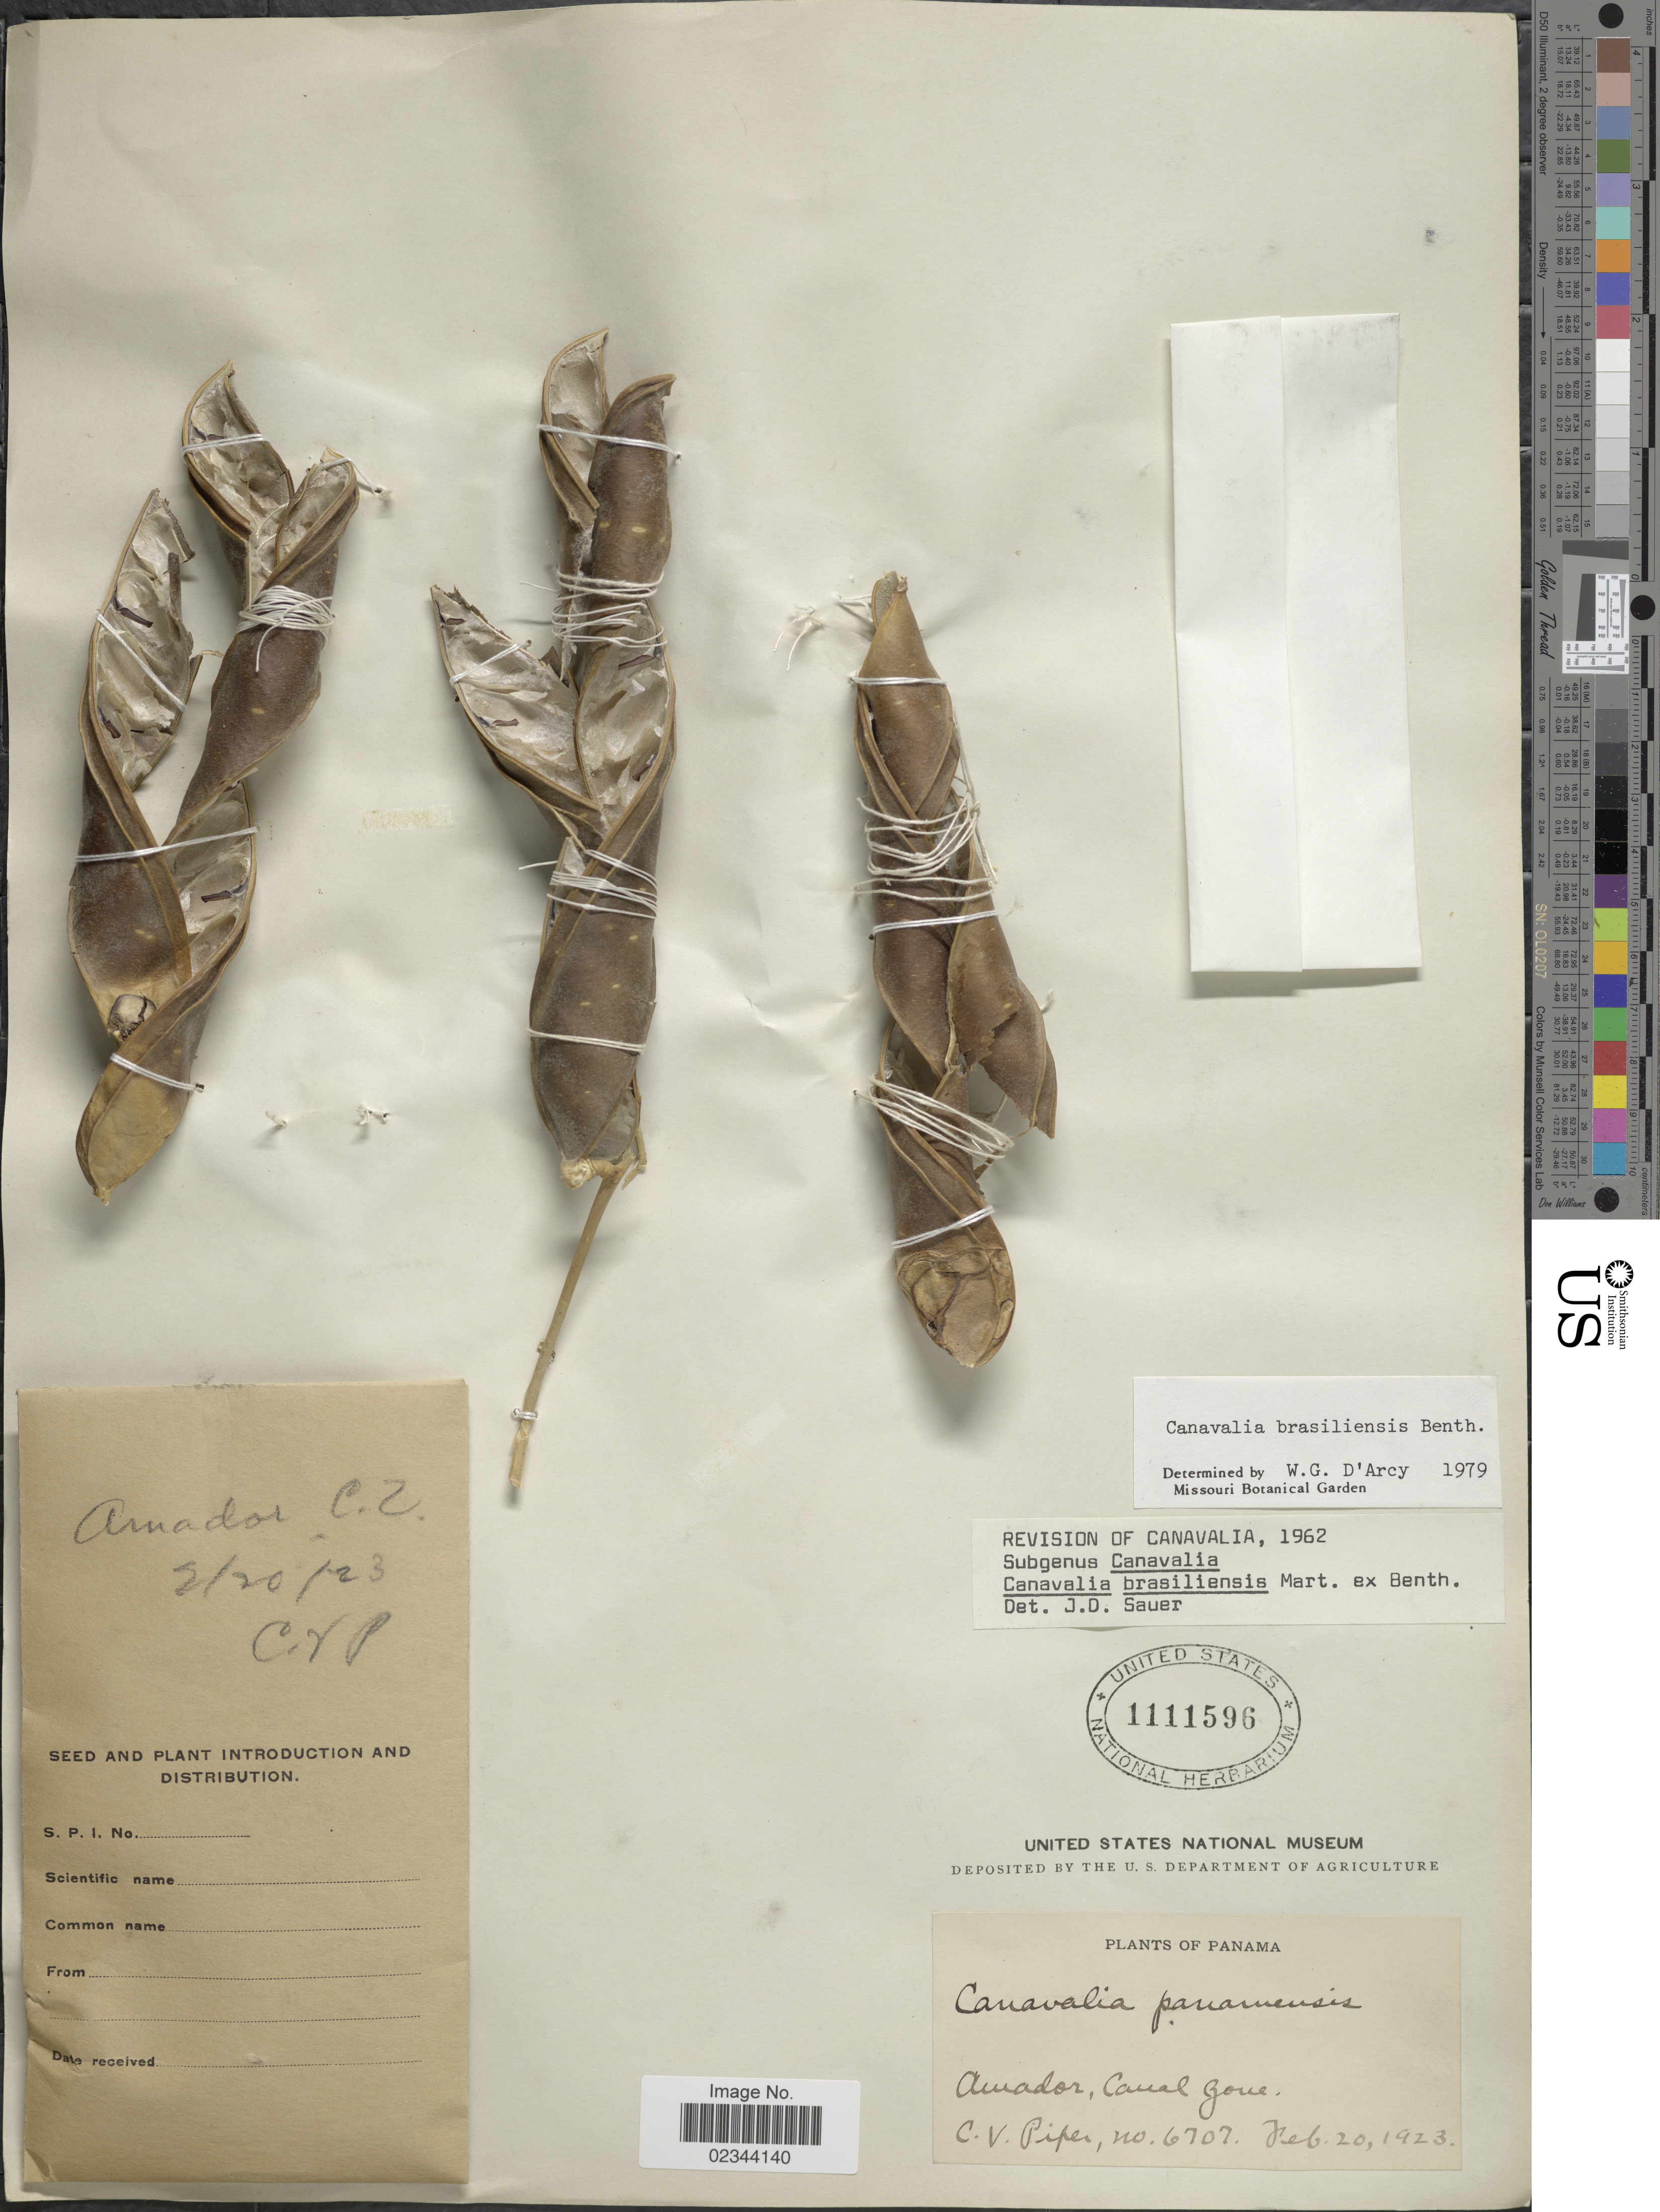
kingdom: Plantae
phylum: Tracheophyta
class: Magnoliopsida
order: Fabales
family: Fabaceae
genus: Canavalia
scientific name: Canavalia brasiliensis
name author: Mart. ex Benth.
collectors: C. V. Piper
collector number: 6707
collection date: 1923-02-20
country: Panama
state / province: Colón / Panamá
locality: Amador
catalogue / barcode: US 1111596